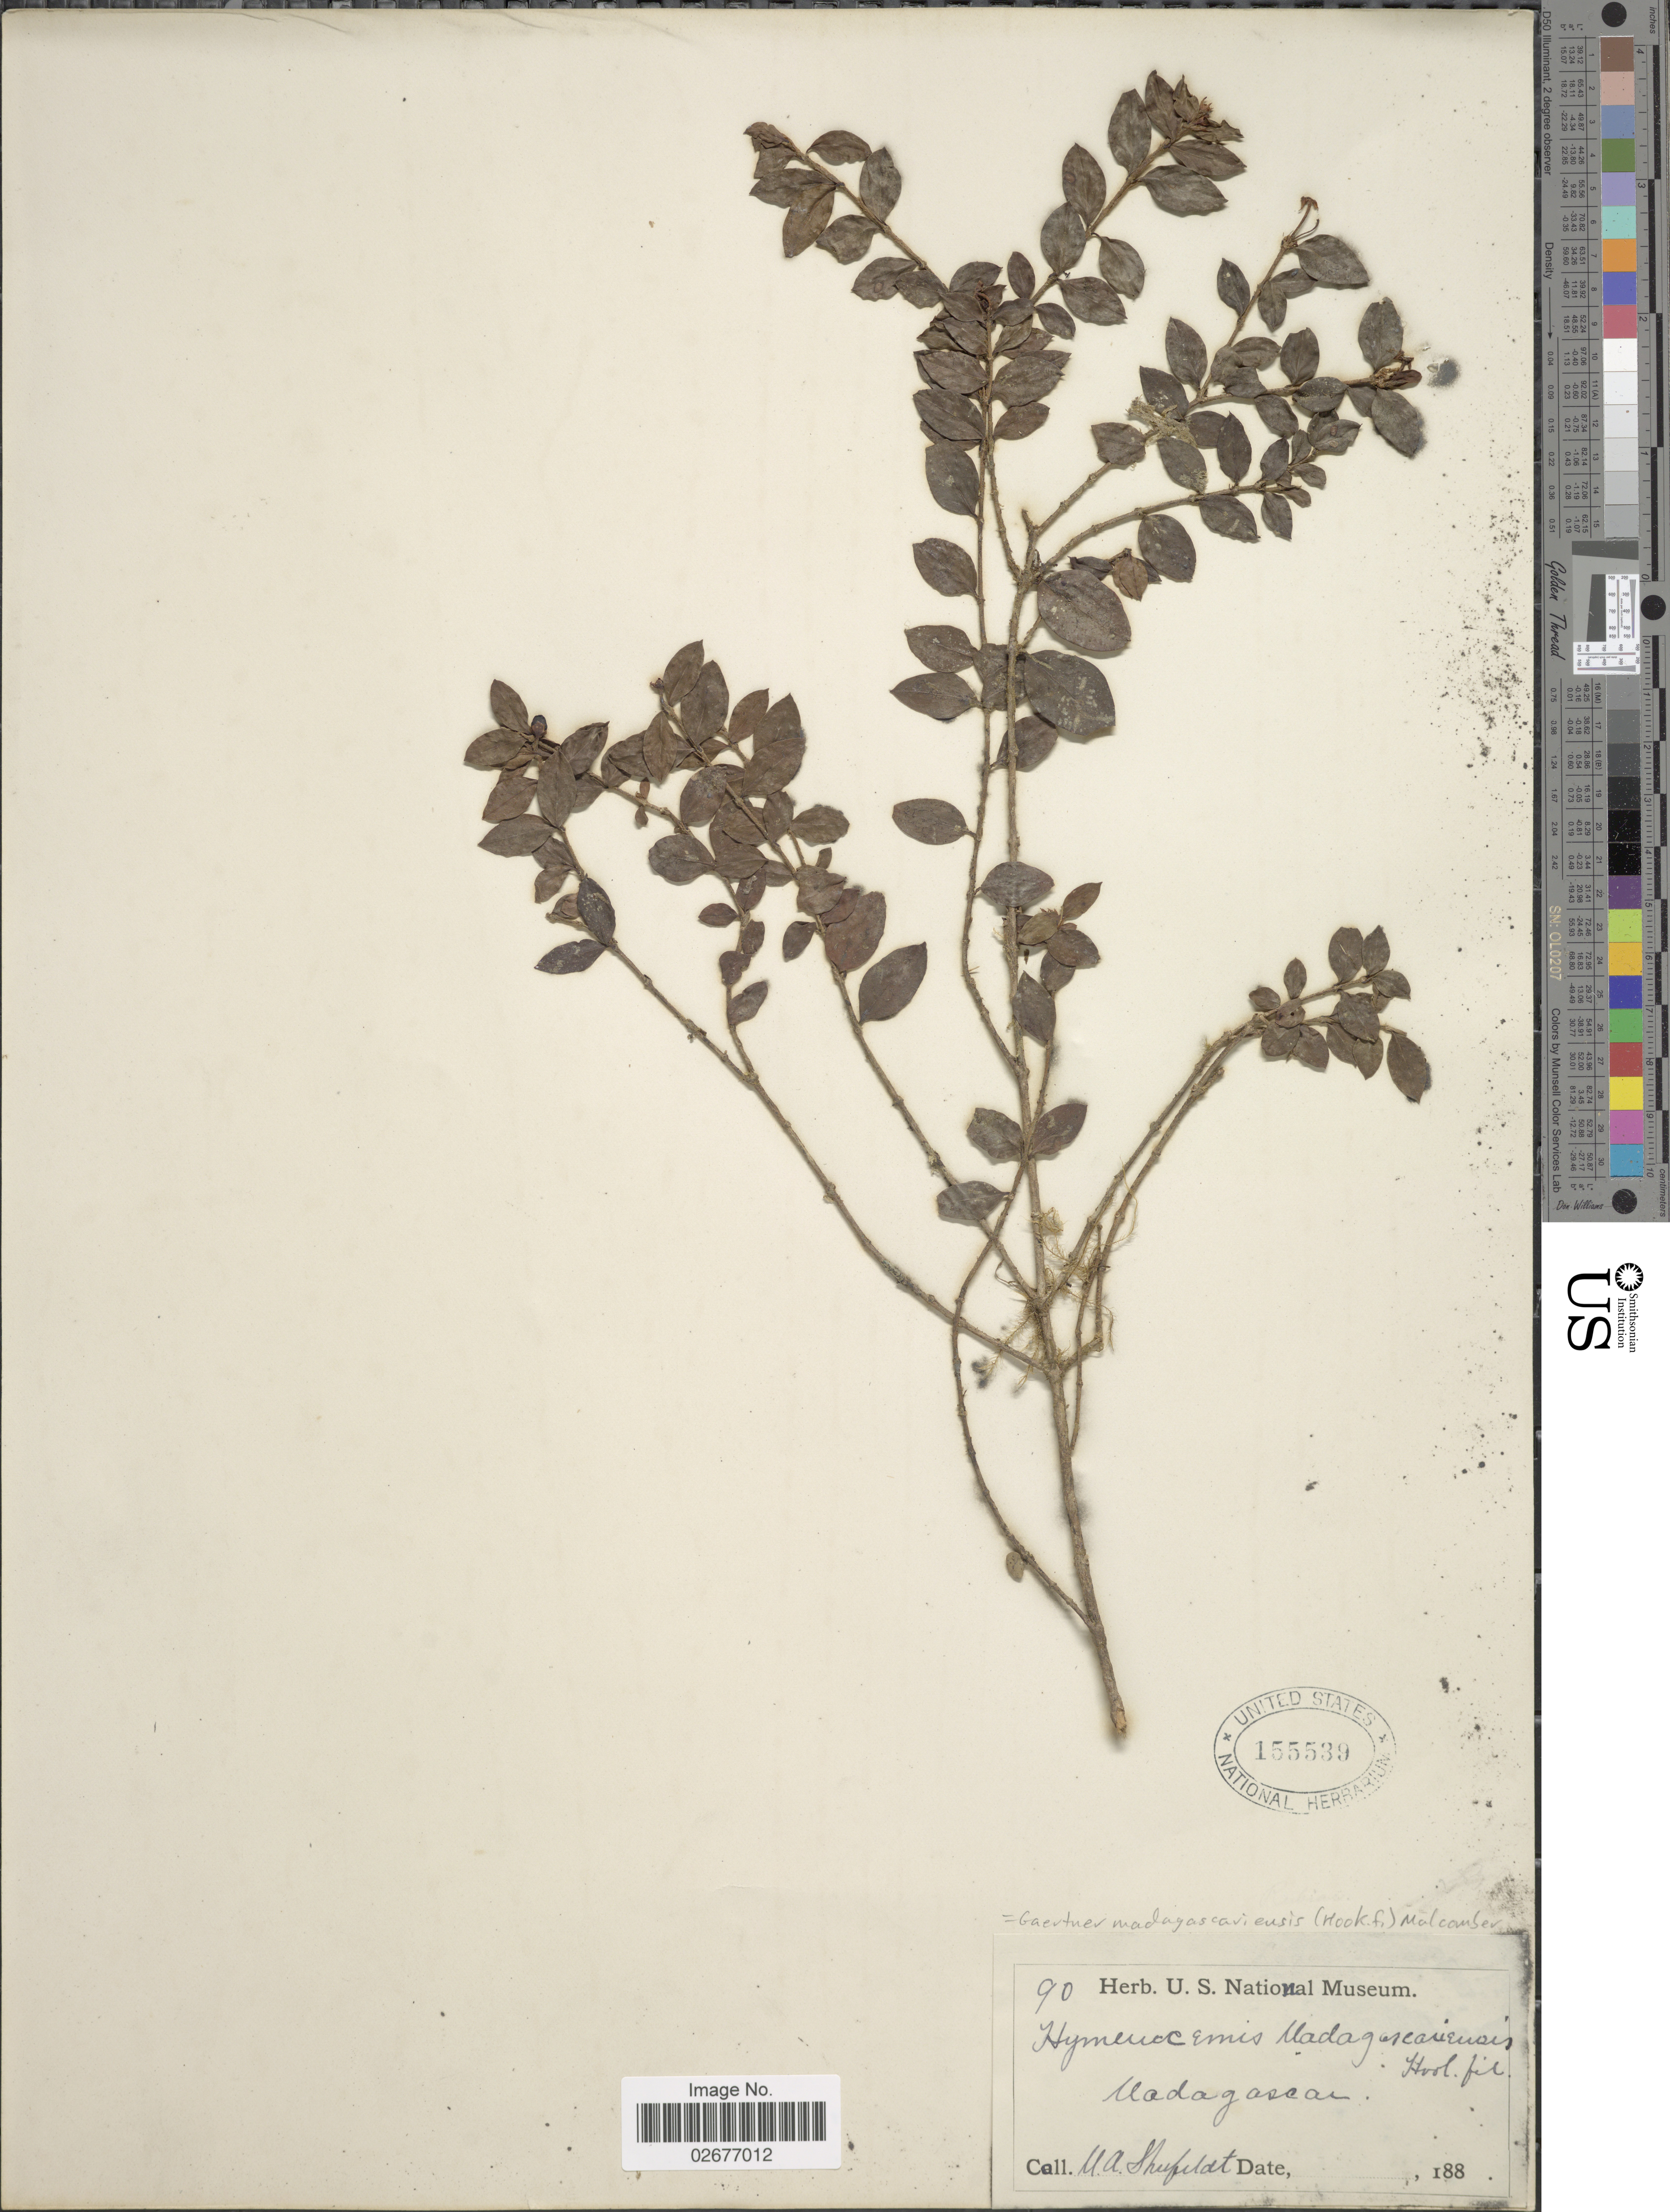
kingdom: Plantae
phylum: Tracheophyta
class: Magnoliopsida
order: Gentianales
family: Rubiaceae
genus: Gaertnera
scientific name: Gaertnera madagascariensis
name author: (Hook. f.) Malcomber & A.P. Davis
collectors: U. Shufelat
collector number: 90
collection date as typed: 188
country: Madagascar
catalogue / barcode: US 155539